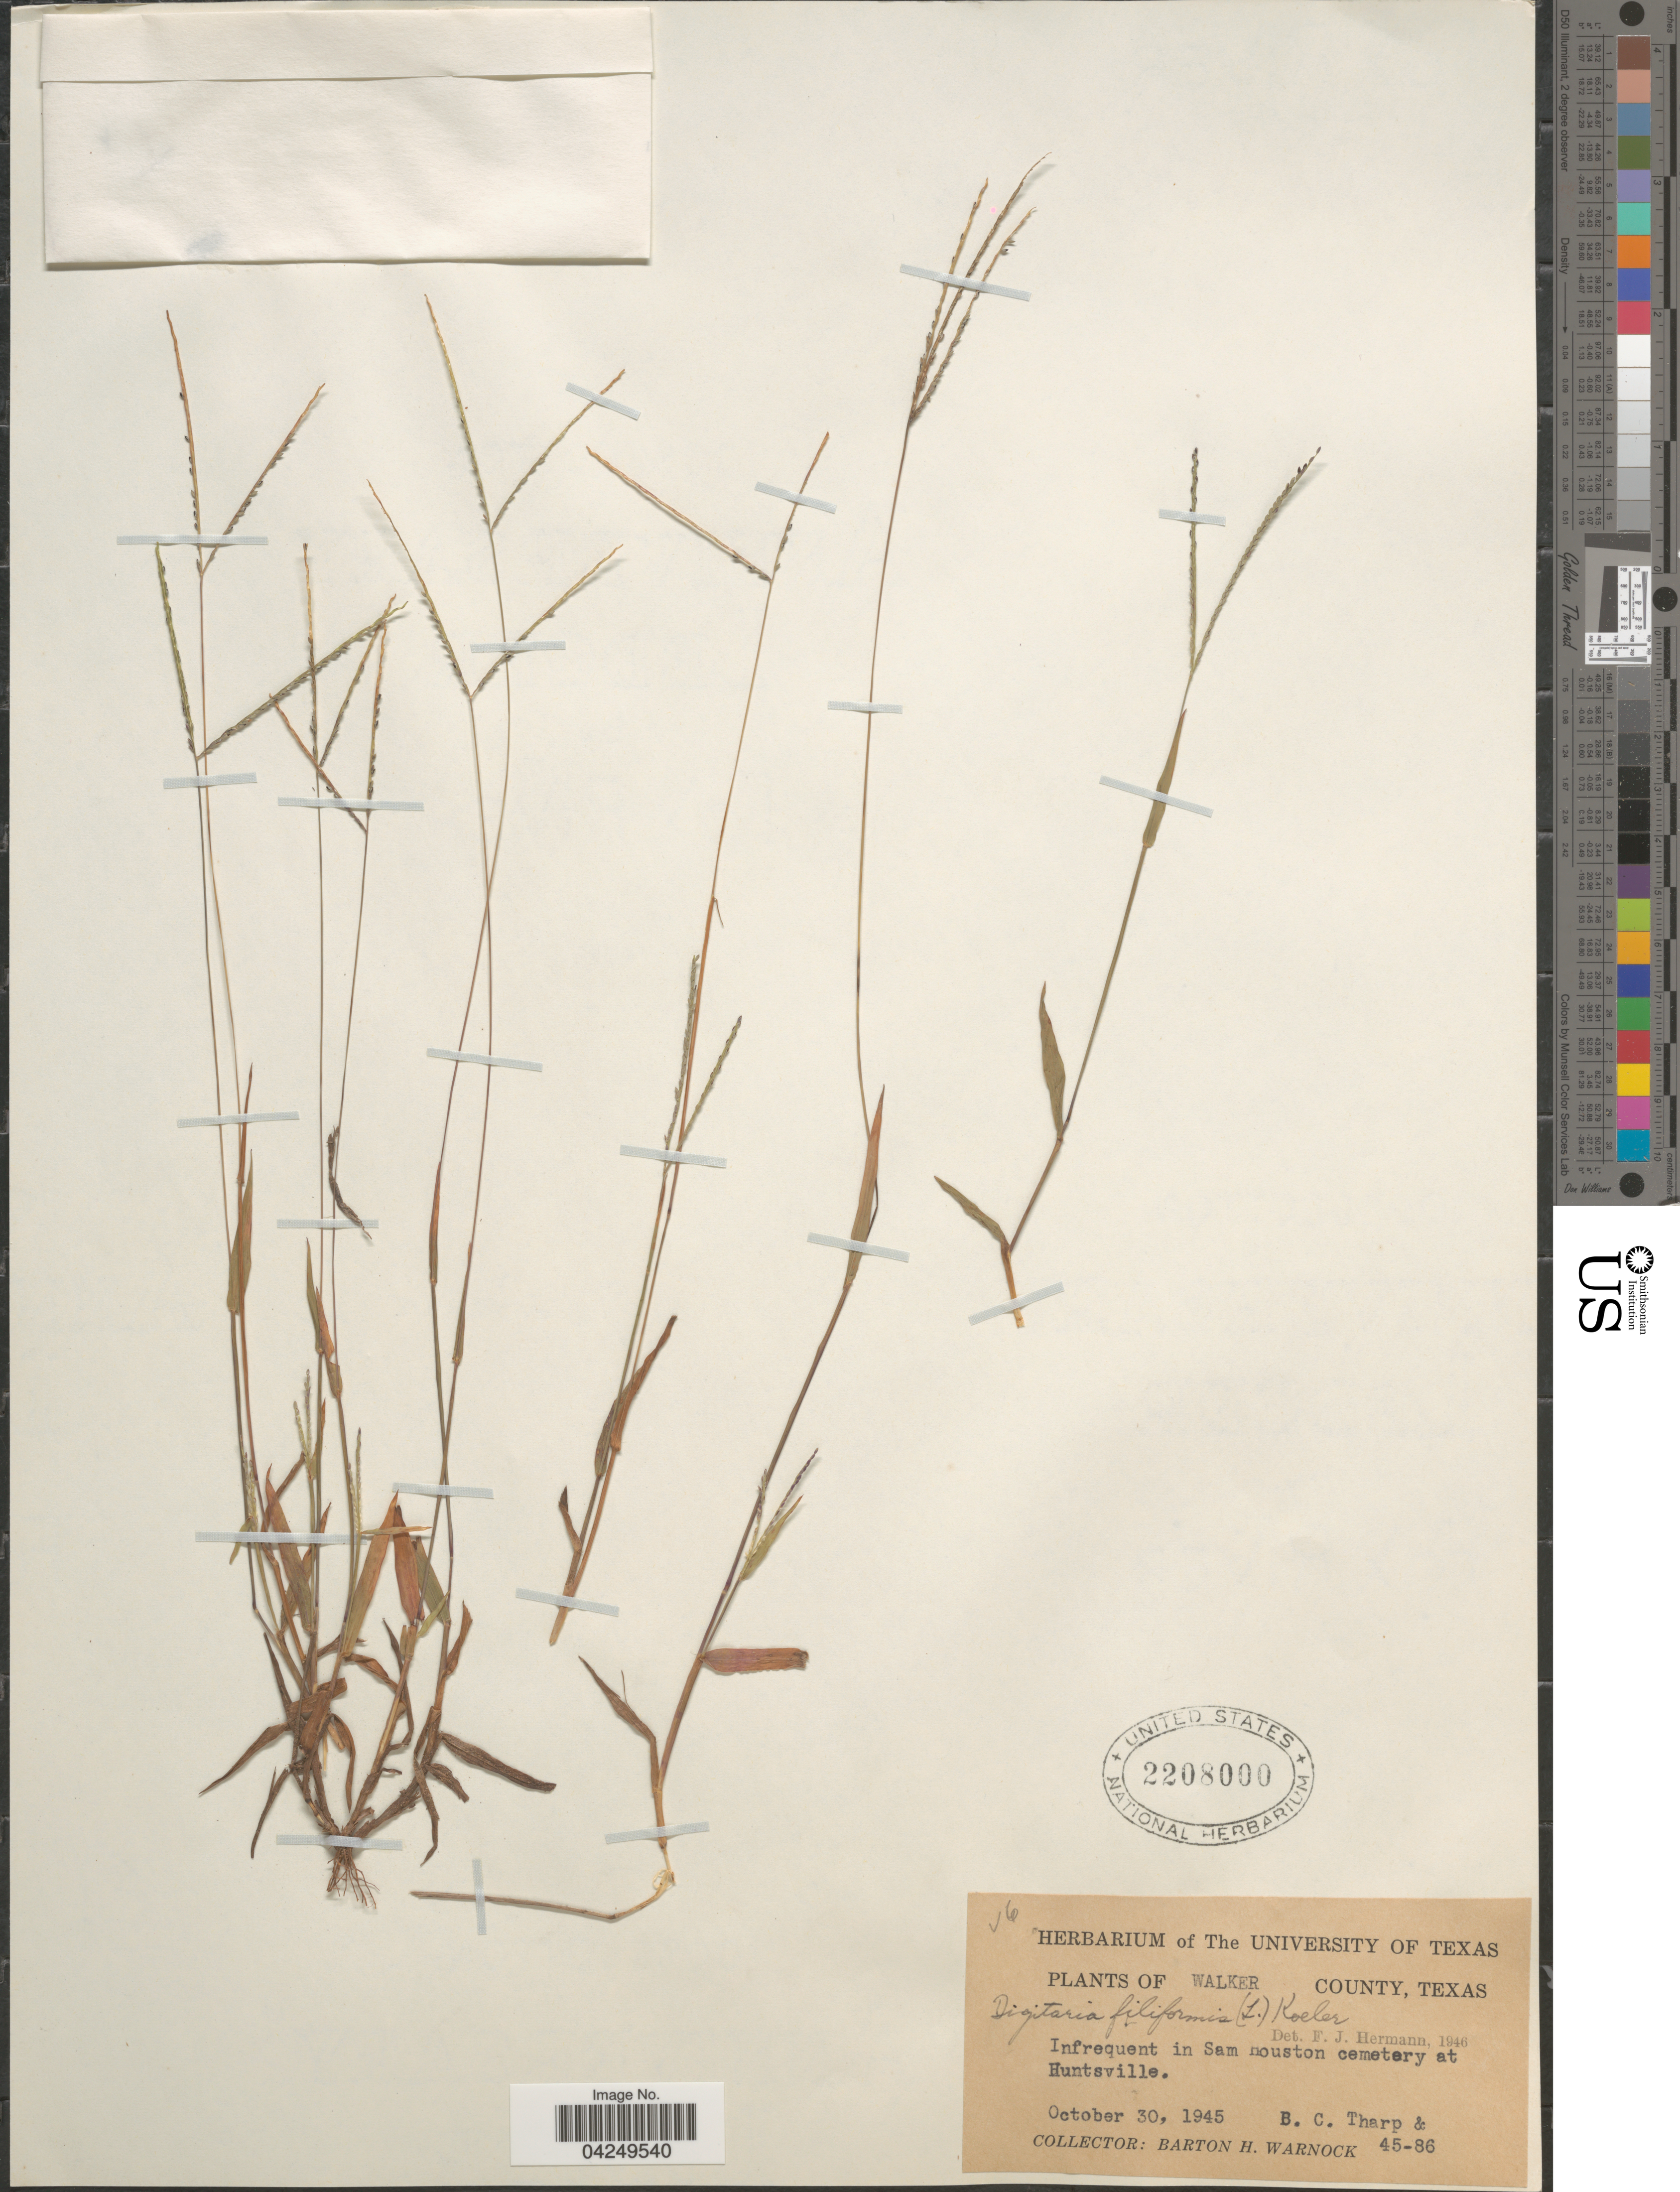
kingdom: Plantae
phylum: Tracheophyta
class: Liliopsida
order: Poales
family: Poaceae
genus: Digitaria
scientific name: Digitaria filiformis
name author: (L.) Koeler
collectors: B. C. Tharp & B. H. Warnock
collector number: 45-86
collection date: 1945-10-30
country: United States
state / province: Texas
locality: Walker County. In Sam Houston cemetery at Huntsville.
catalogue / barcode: US 2208000